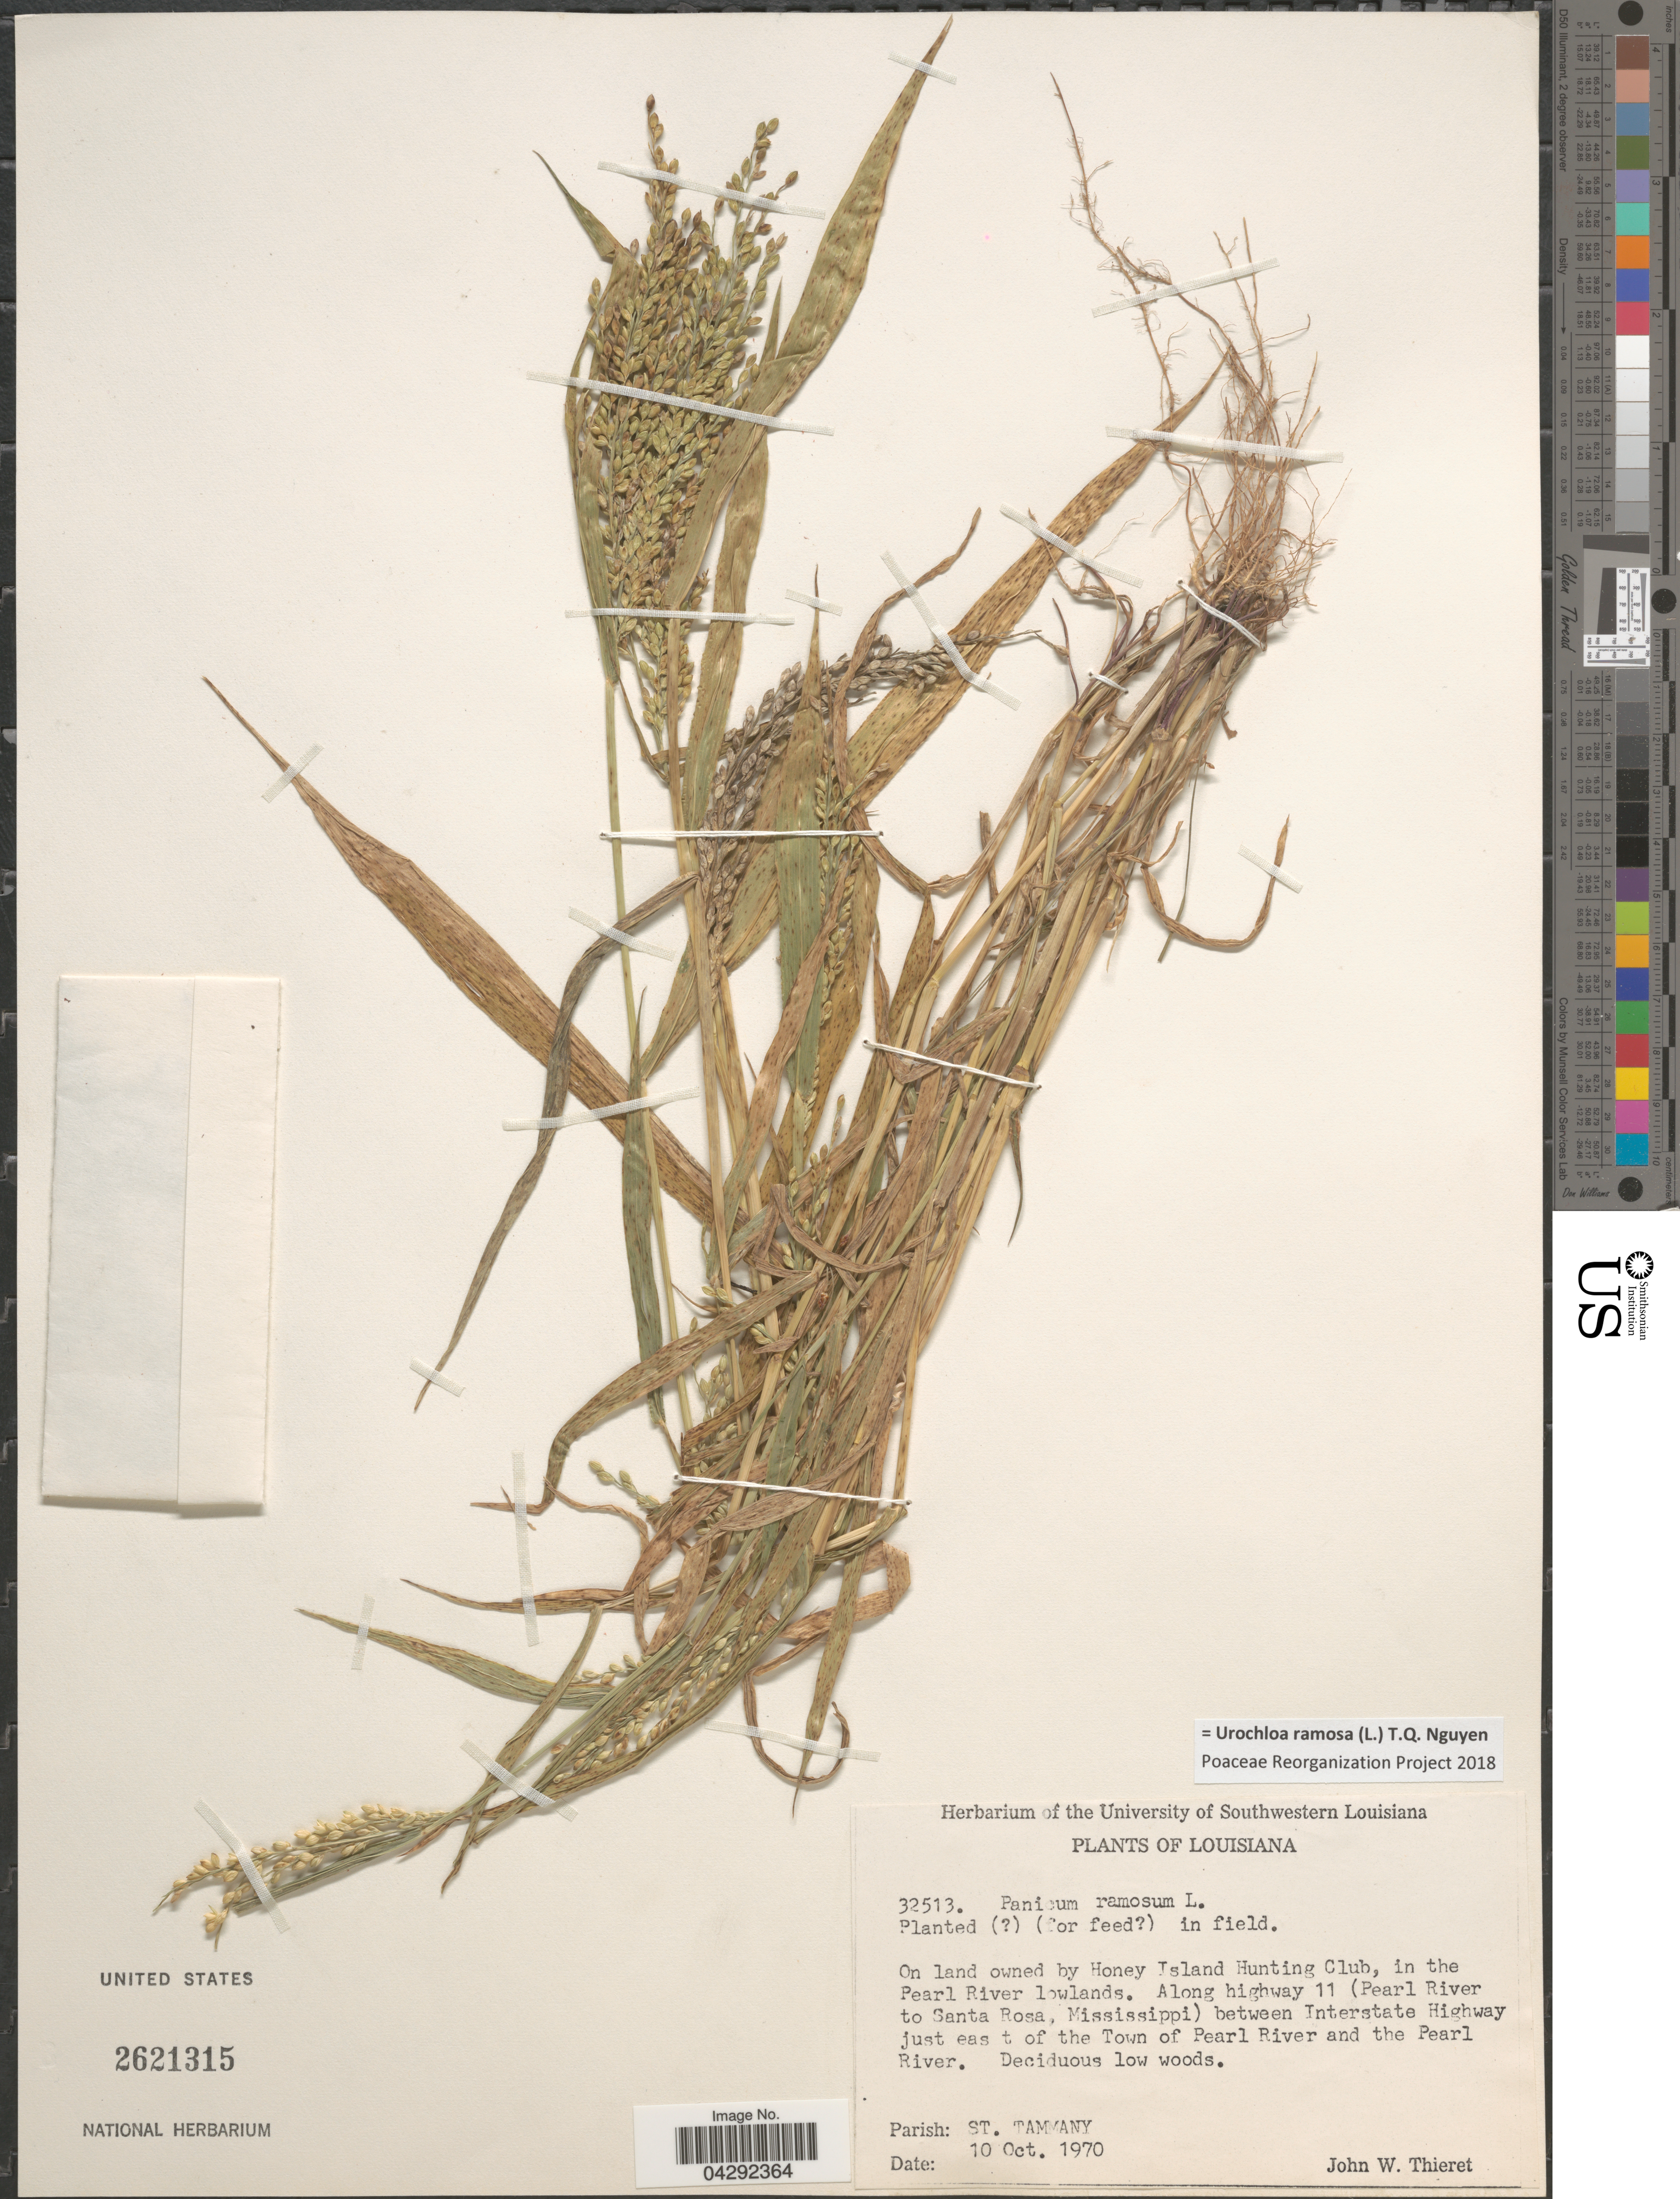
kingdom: Plantae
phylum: Tracheophyta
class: Liliopsida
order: Poales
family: Poaceae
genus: Urochloa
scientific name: Urochloa ramosa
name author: T.Q. Nguyen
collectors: J. W. Thieret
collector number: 32513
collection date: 1970-10-10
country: United States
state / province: Louisiana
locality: On land owned by Honey Island Hunting Club, in the Pearl River lowlands. Along highway 11 (Pearl River to Santa Rosa, Mississippi) between Interstate Highway just east of the Town of Pearl River and the Pearl River. Parish: St. Tammany.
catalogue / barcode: US 2621315